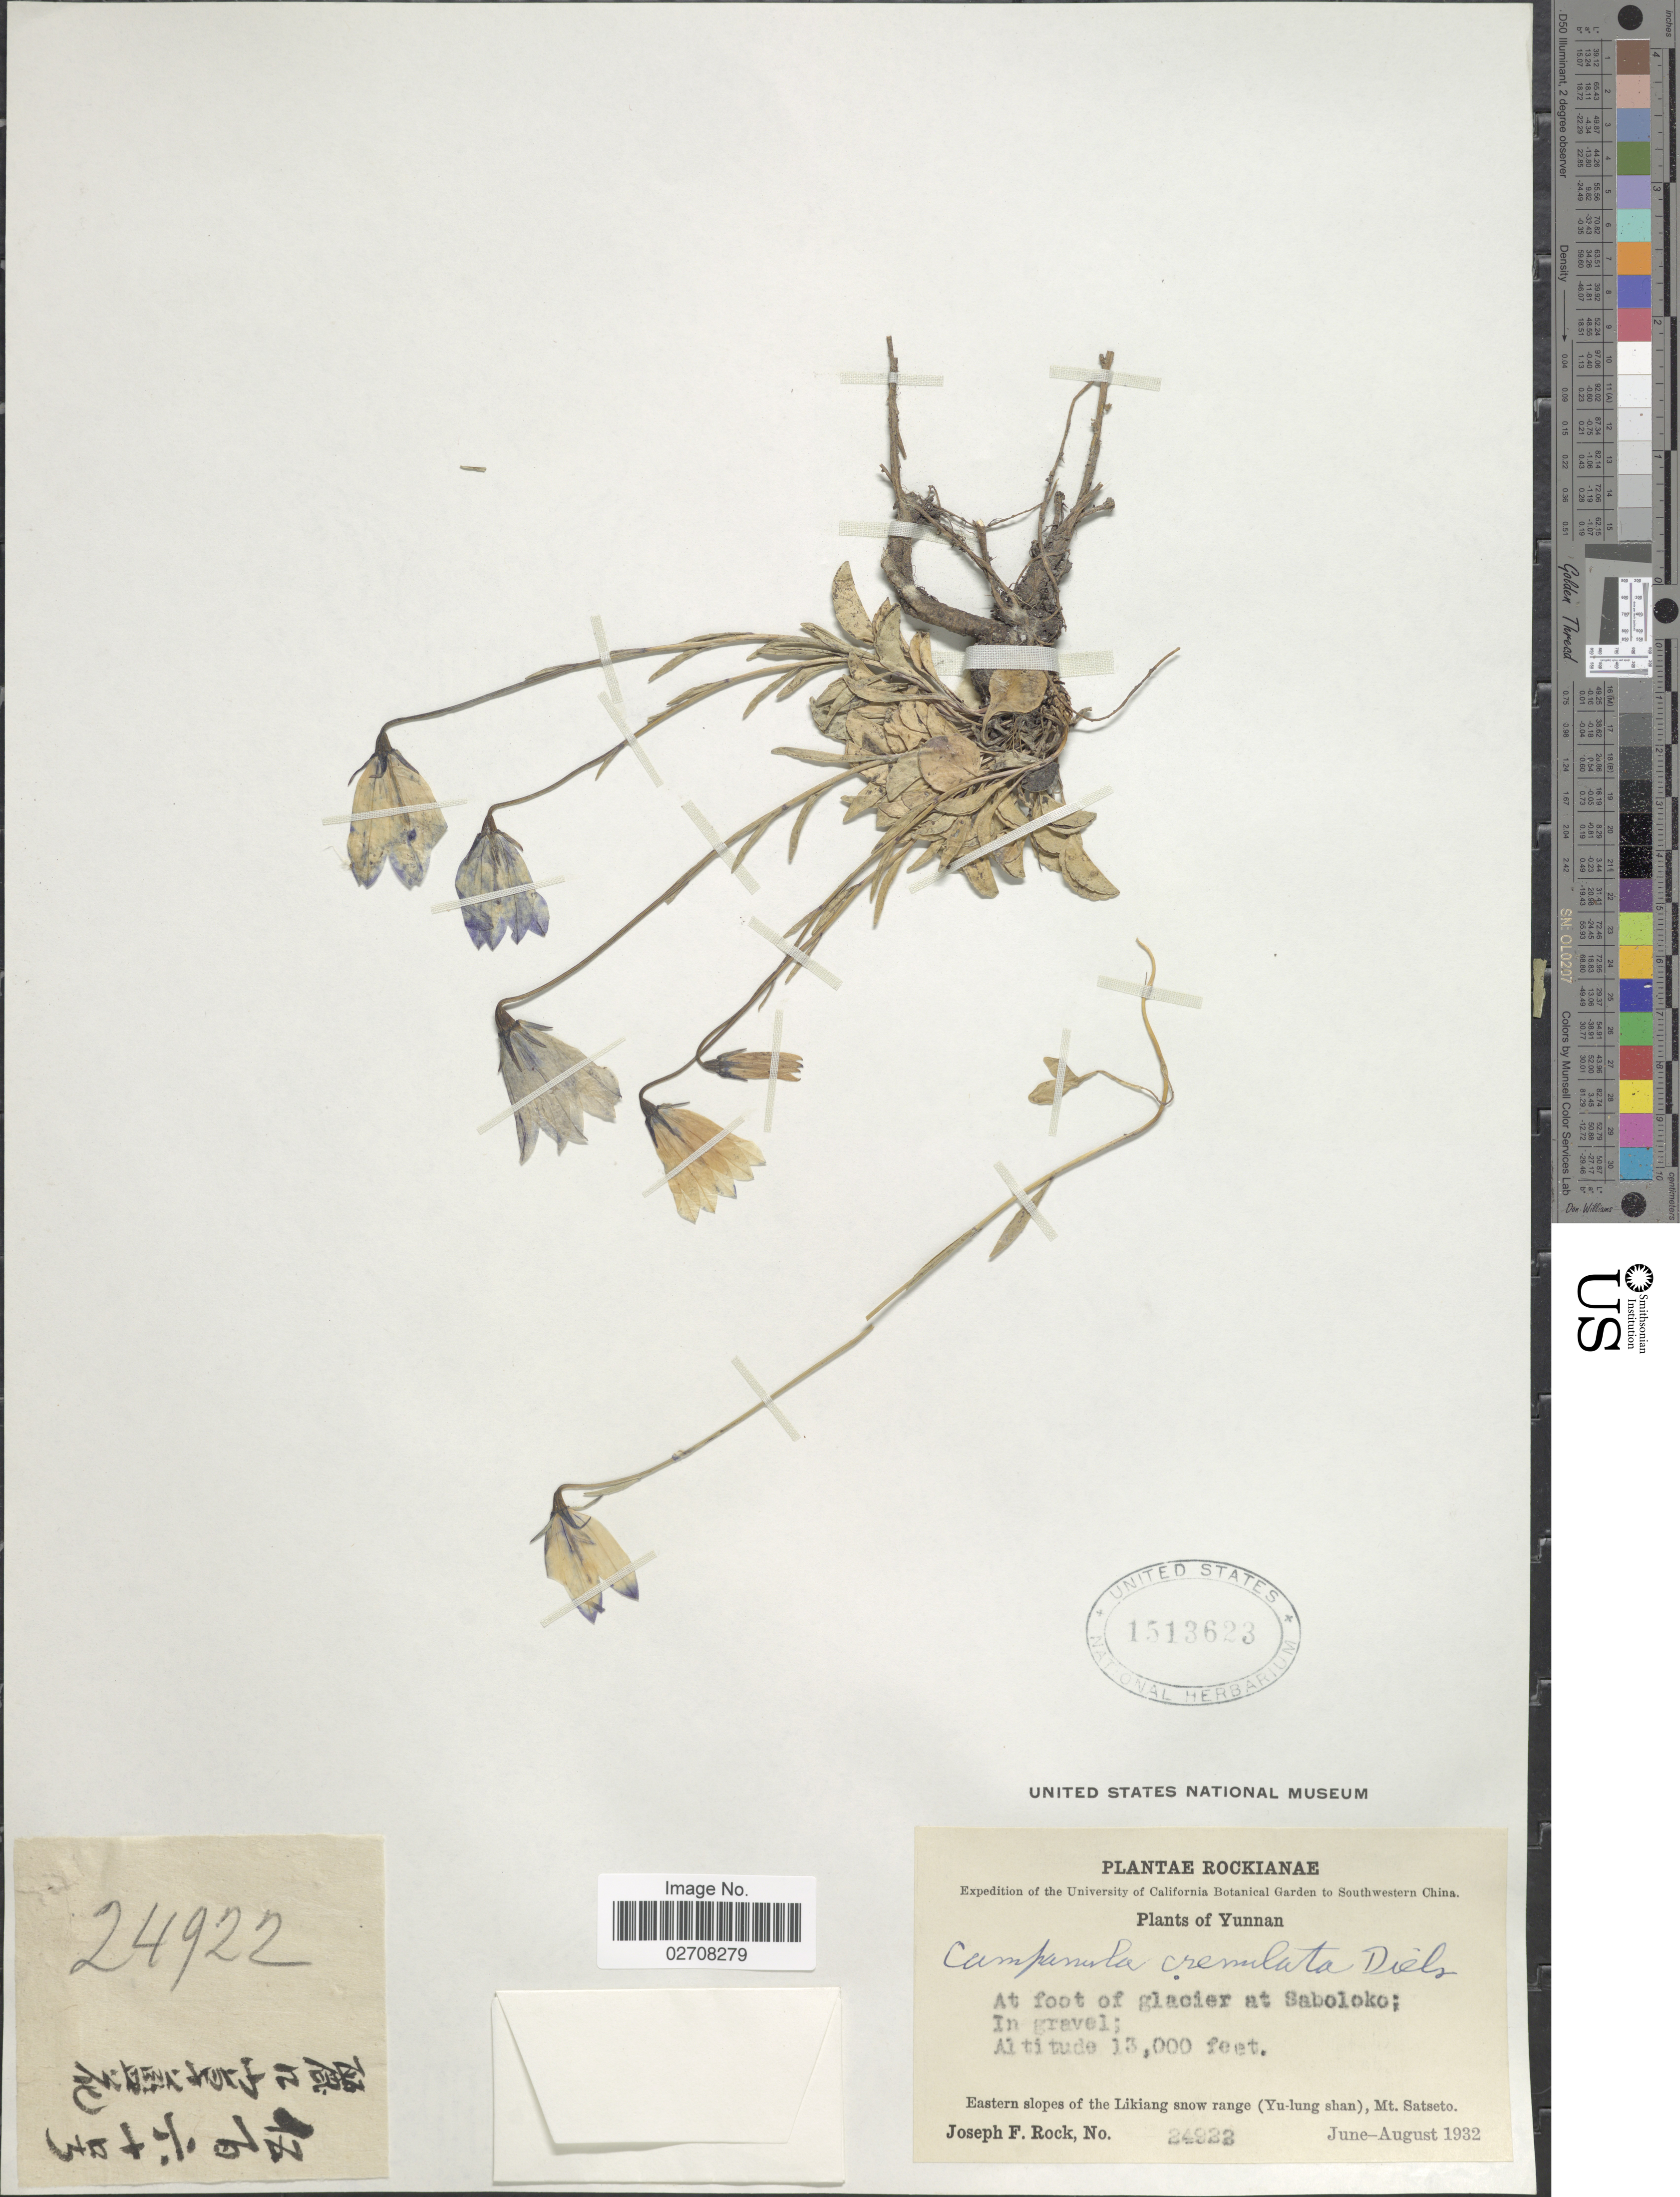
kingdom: Plantae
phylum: Tracheophyta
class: Magnoliopsida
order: Asterales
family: Campanulaceae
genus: Campanula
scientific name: Campanula crenulata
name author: Franch.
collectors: J. F. Rock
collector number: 24922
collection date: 1932-06/1932-08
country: China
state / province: Yunnan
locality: Rockianae. Southwestern China. At foot of glacier at Saboloko. Eastern slopes of the Likiang snow range (Yu-lung shan), Mt. Satseto.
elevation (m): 3962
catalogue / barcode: US 1513623